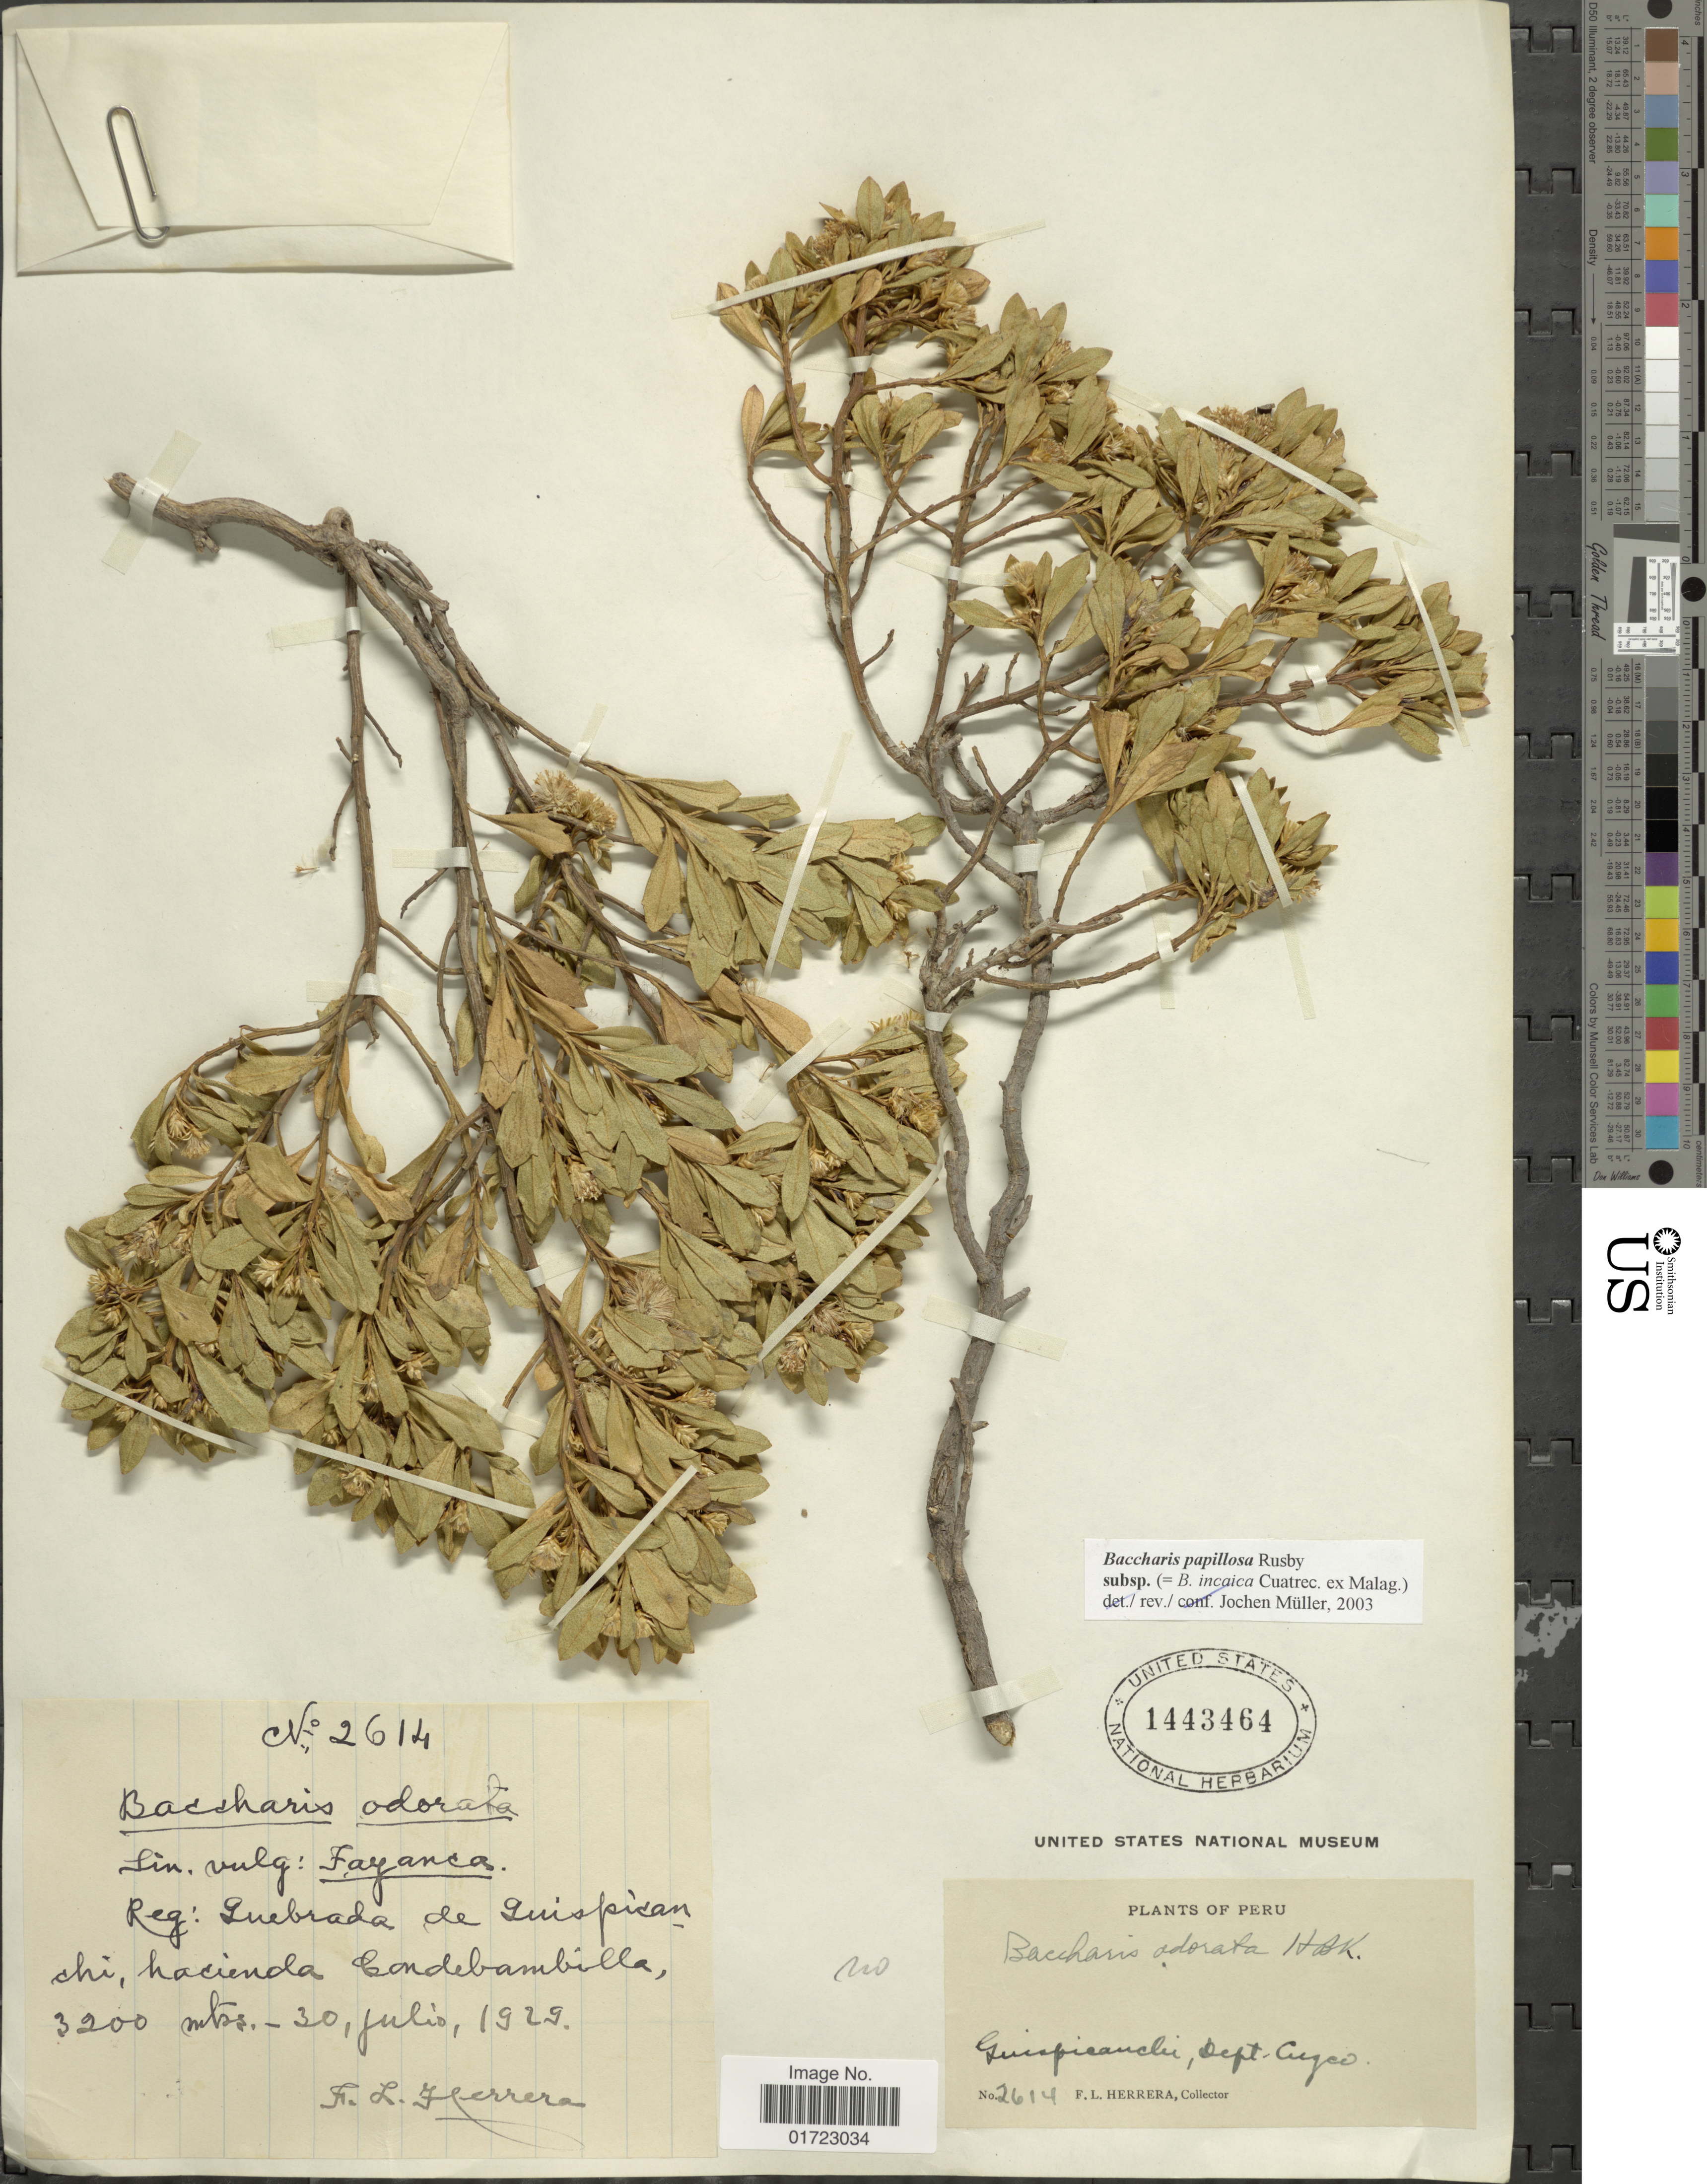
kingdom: Plantae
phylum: Tracheophyta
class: Magnoliopsida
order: Asterales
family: Asteraceae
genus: Baccharis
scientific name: Baccharis papillosa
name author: Rusby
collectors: F. L. Herrera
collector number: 2614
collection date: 1929-07-30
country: Peru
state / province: Cusco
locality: Quinpicanchi. Quebrada de Quispicanchi, hacienda Candebambilla.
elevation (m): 3200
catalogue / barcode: US 1443464